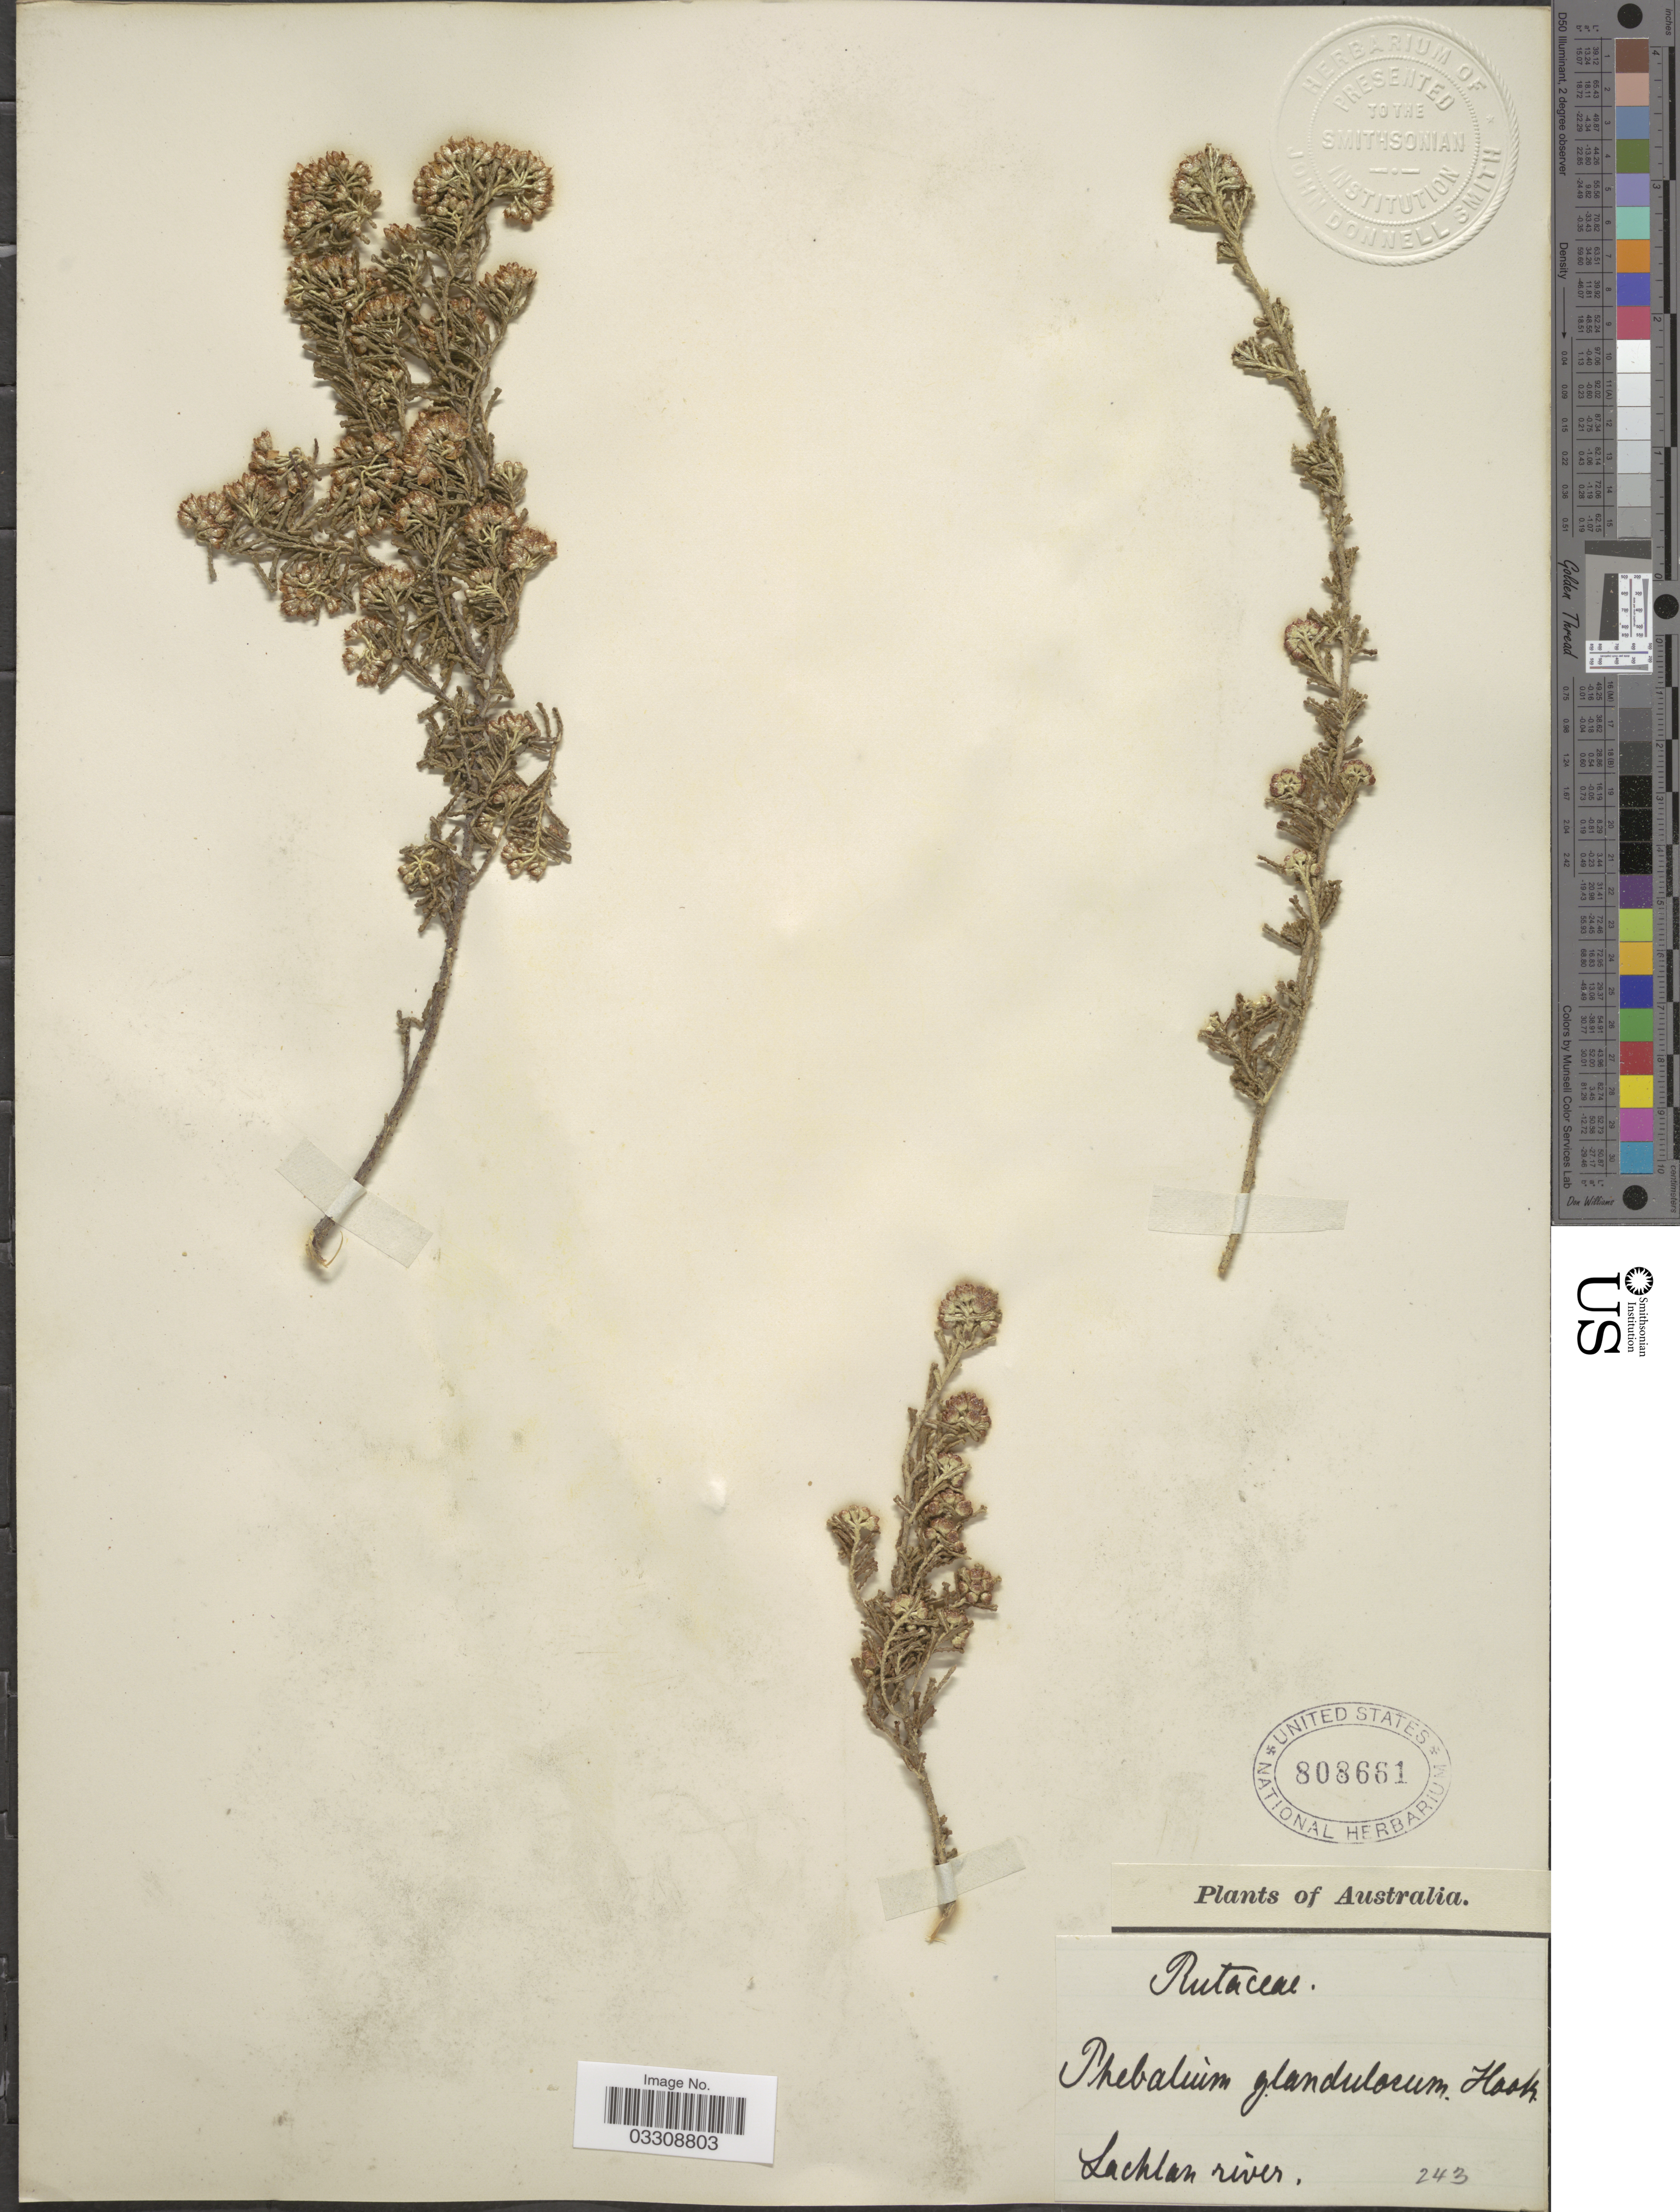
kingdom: Plantae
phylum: Tracheophyta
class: Magnoliopsida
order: Sapindales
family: Rutaceae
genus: Phebalium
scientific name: Phebalium glandulosum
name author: Hook.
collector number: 243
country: Australia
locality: Lachlan river.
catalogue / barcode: US 808661